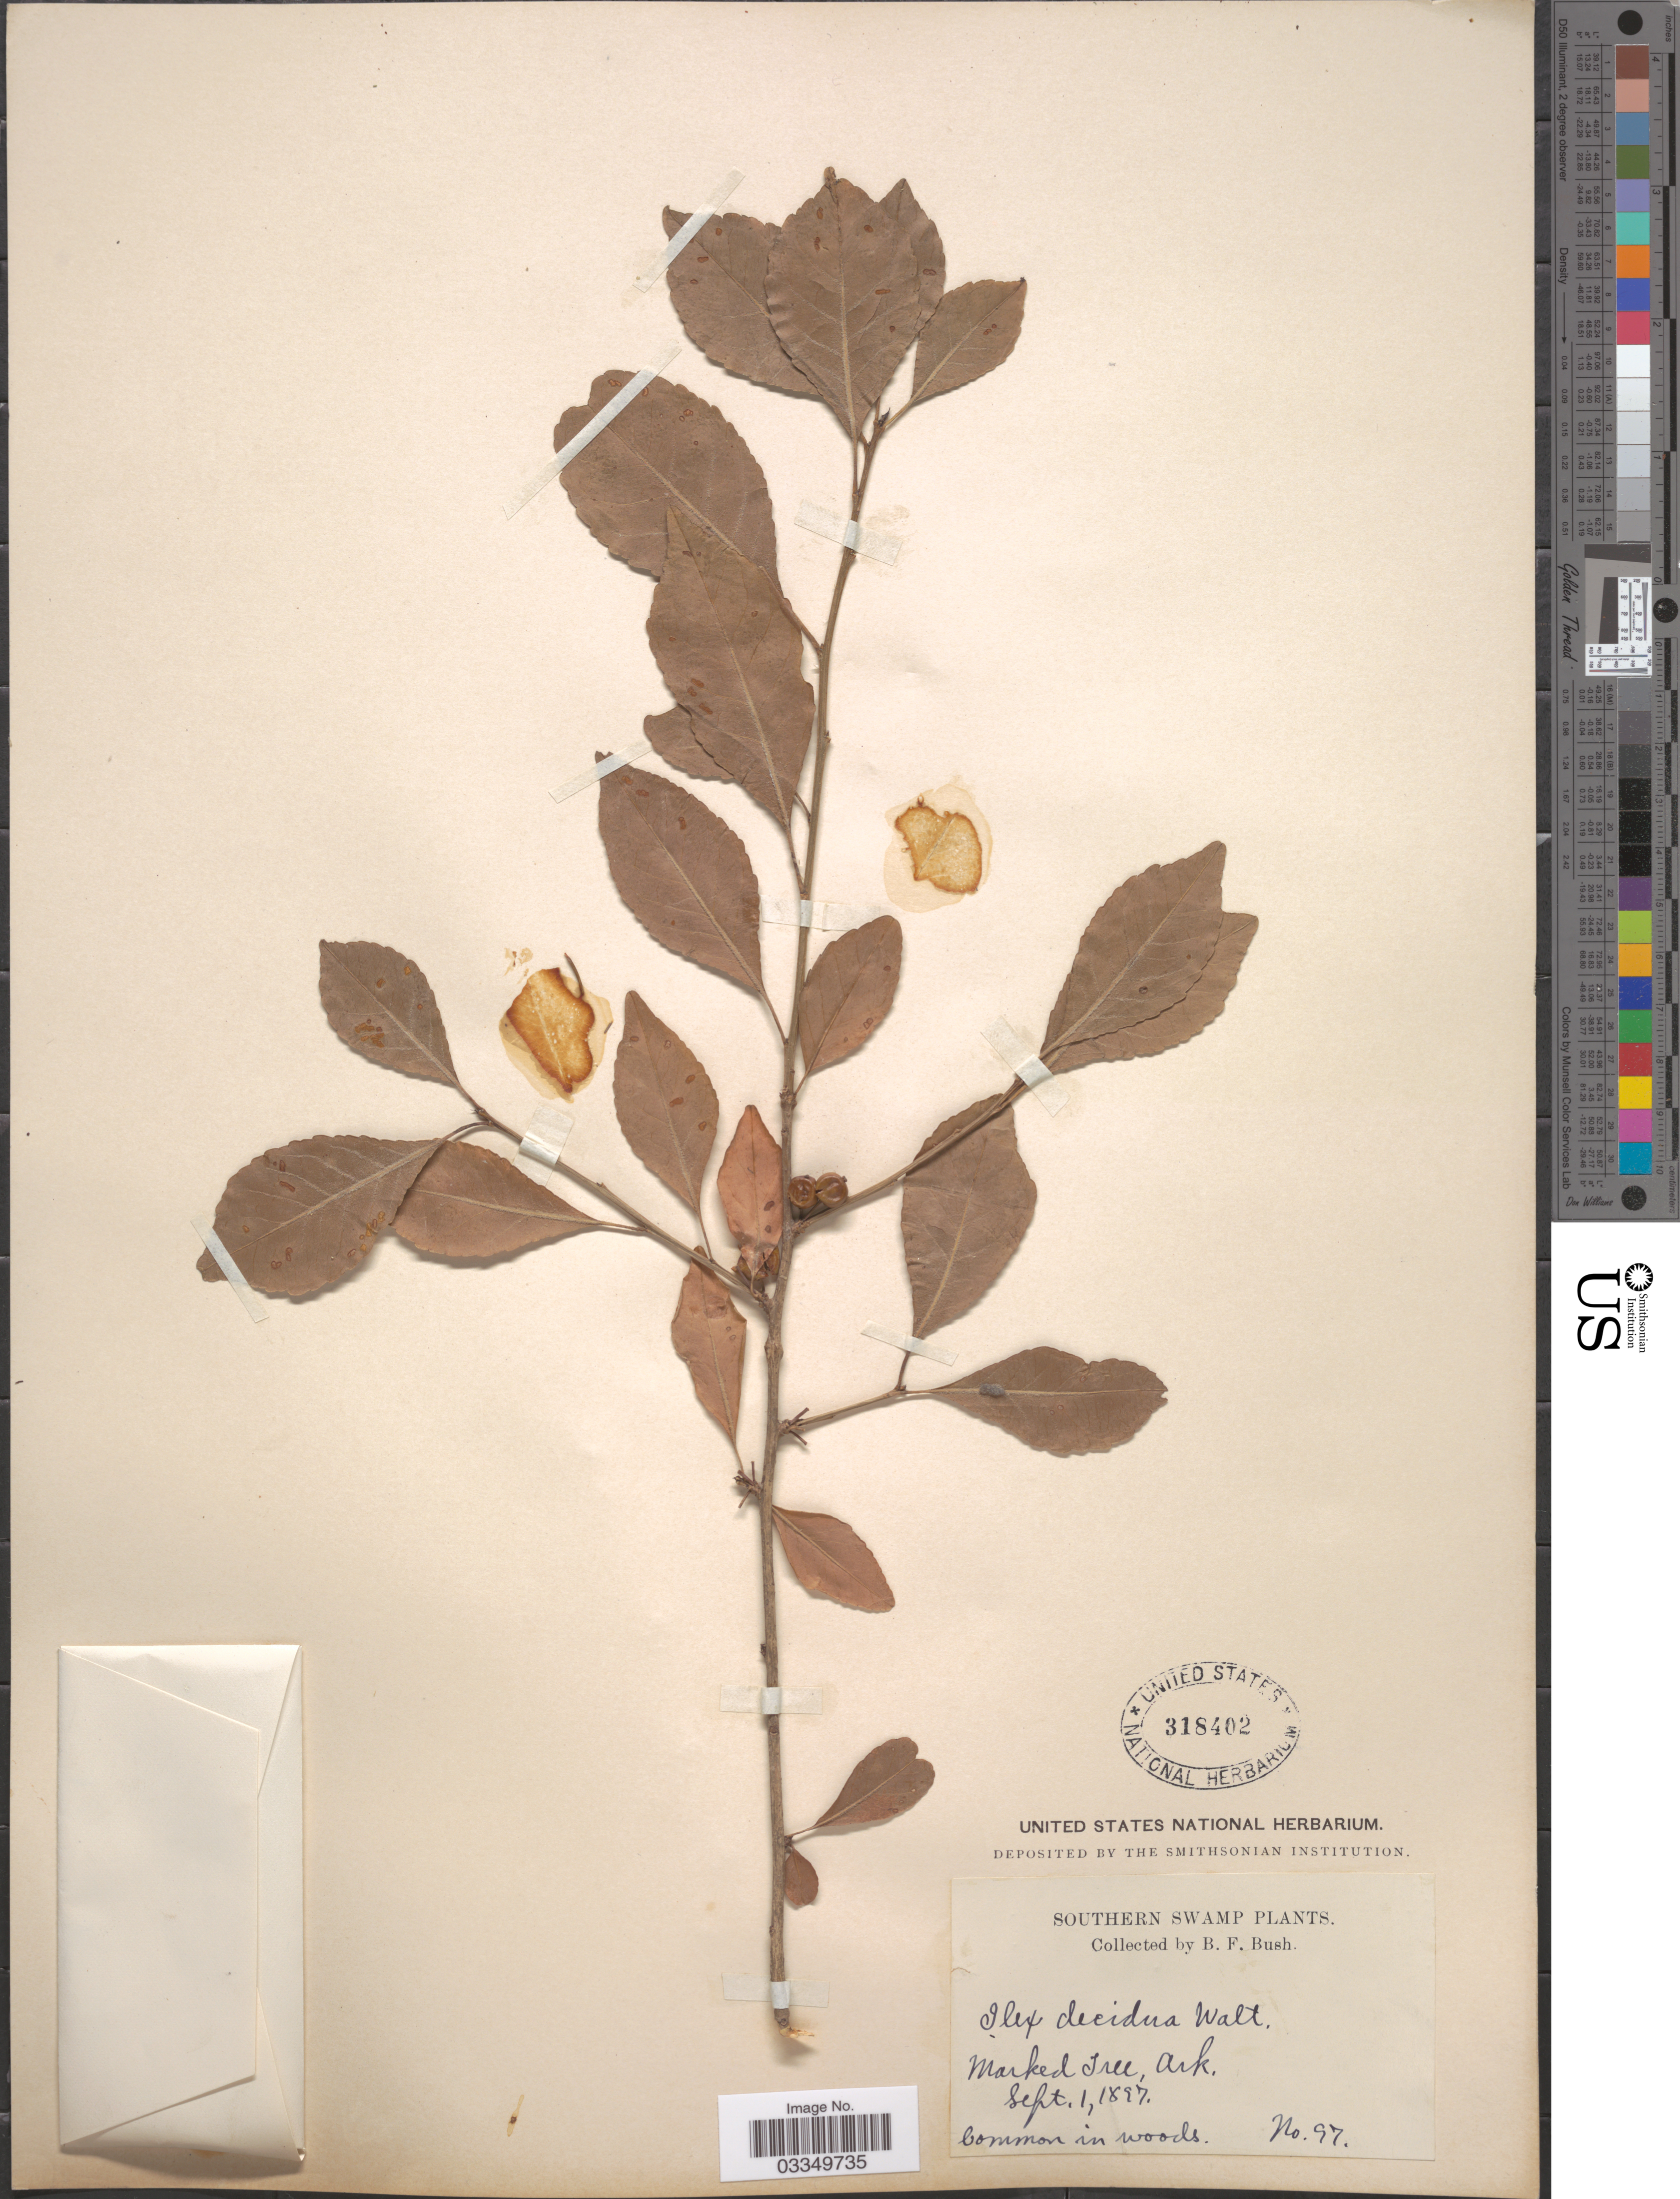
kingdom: Plantae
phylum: Tracheophyta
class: Magnoliopsida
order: Aquifoliales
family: Aquifoliaceae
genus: Ilex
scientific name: Ilex decidua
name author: Walter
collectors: B. F. Bush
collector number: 97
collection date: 1897-09-01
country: United States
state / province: Arkansas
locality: Southern. Marked Tree.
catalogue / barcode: US 318402